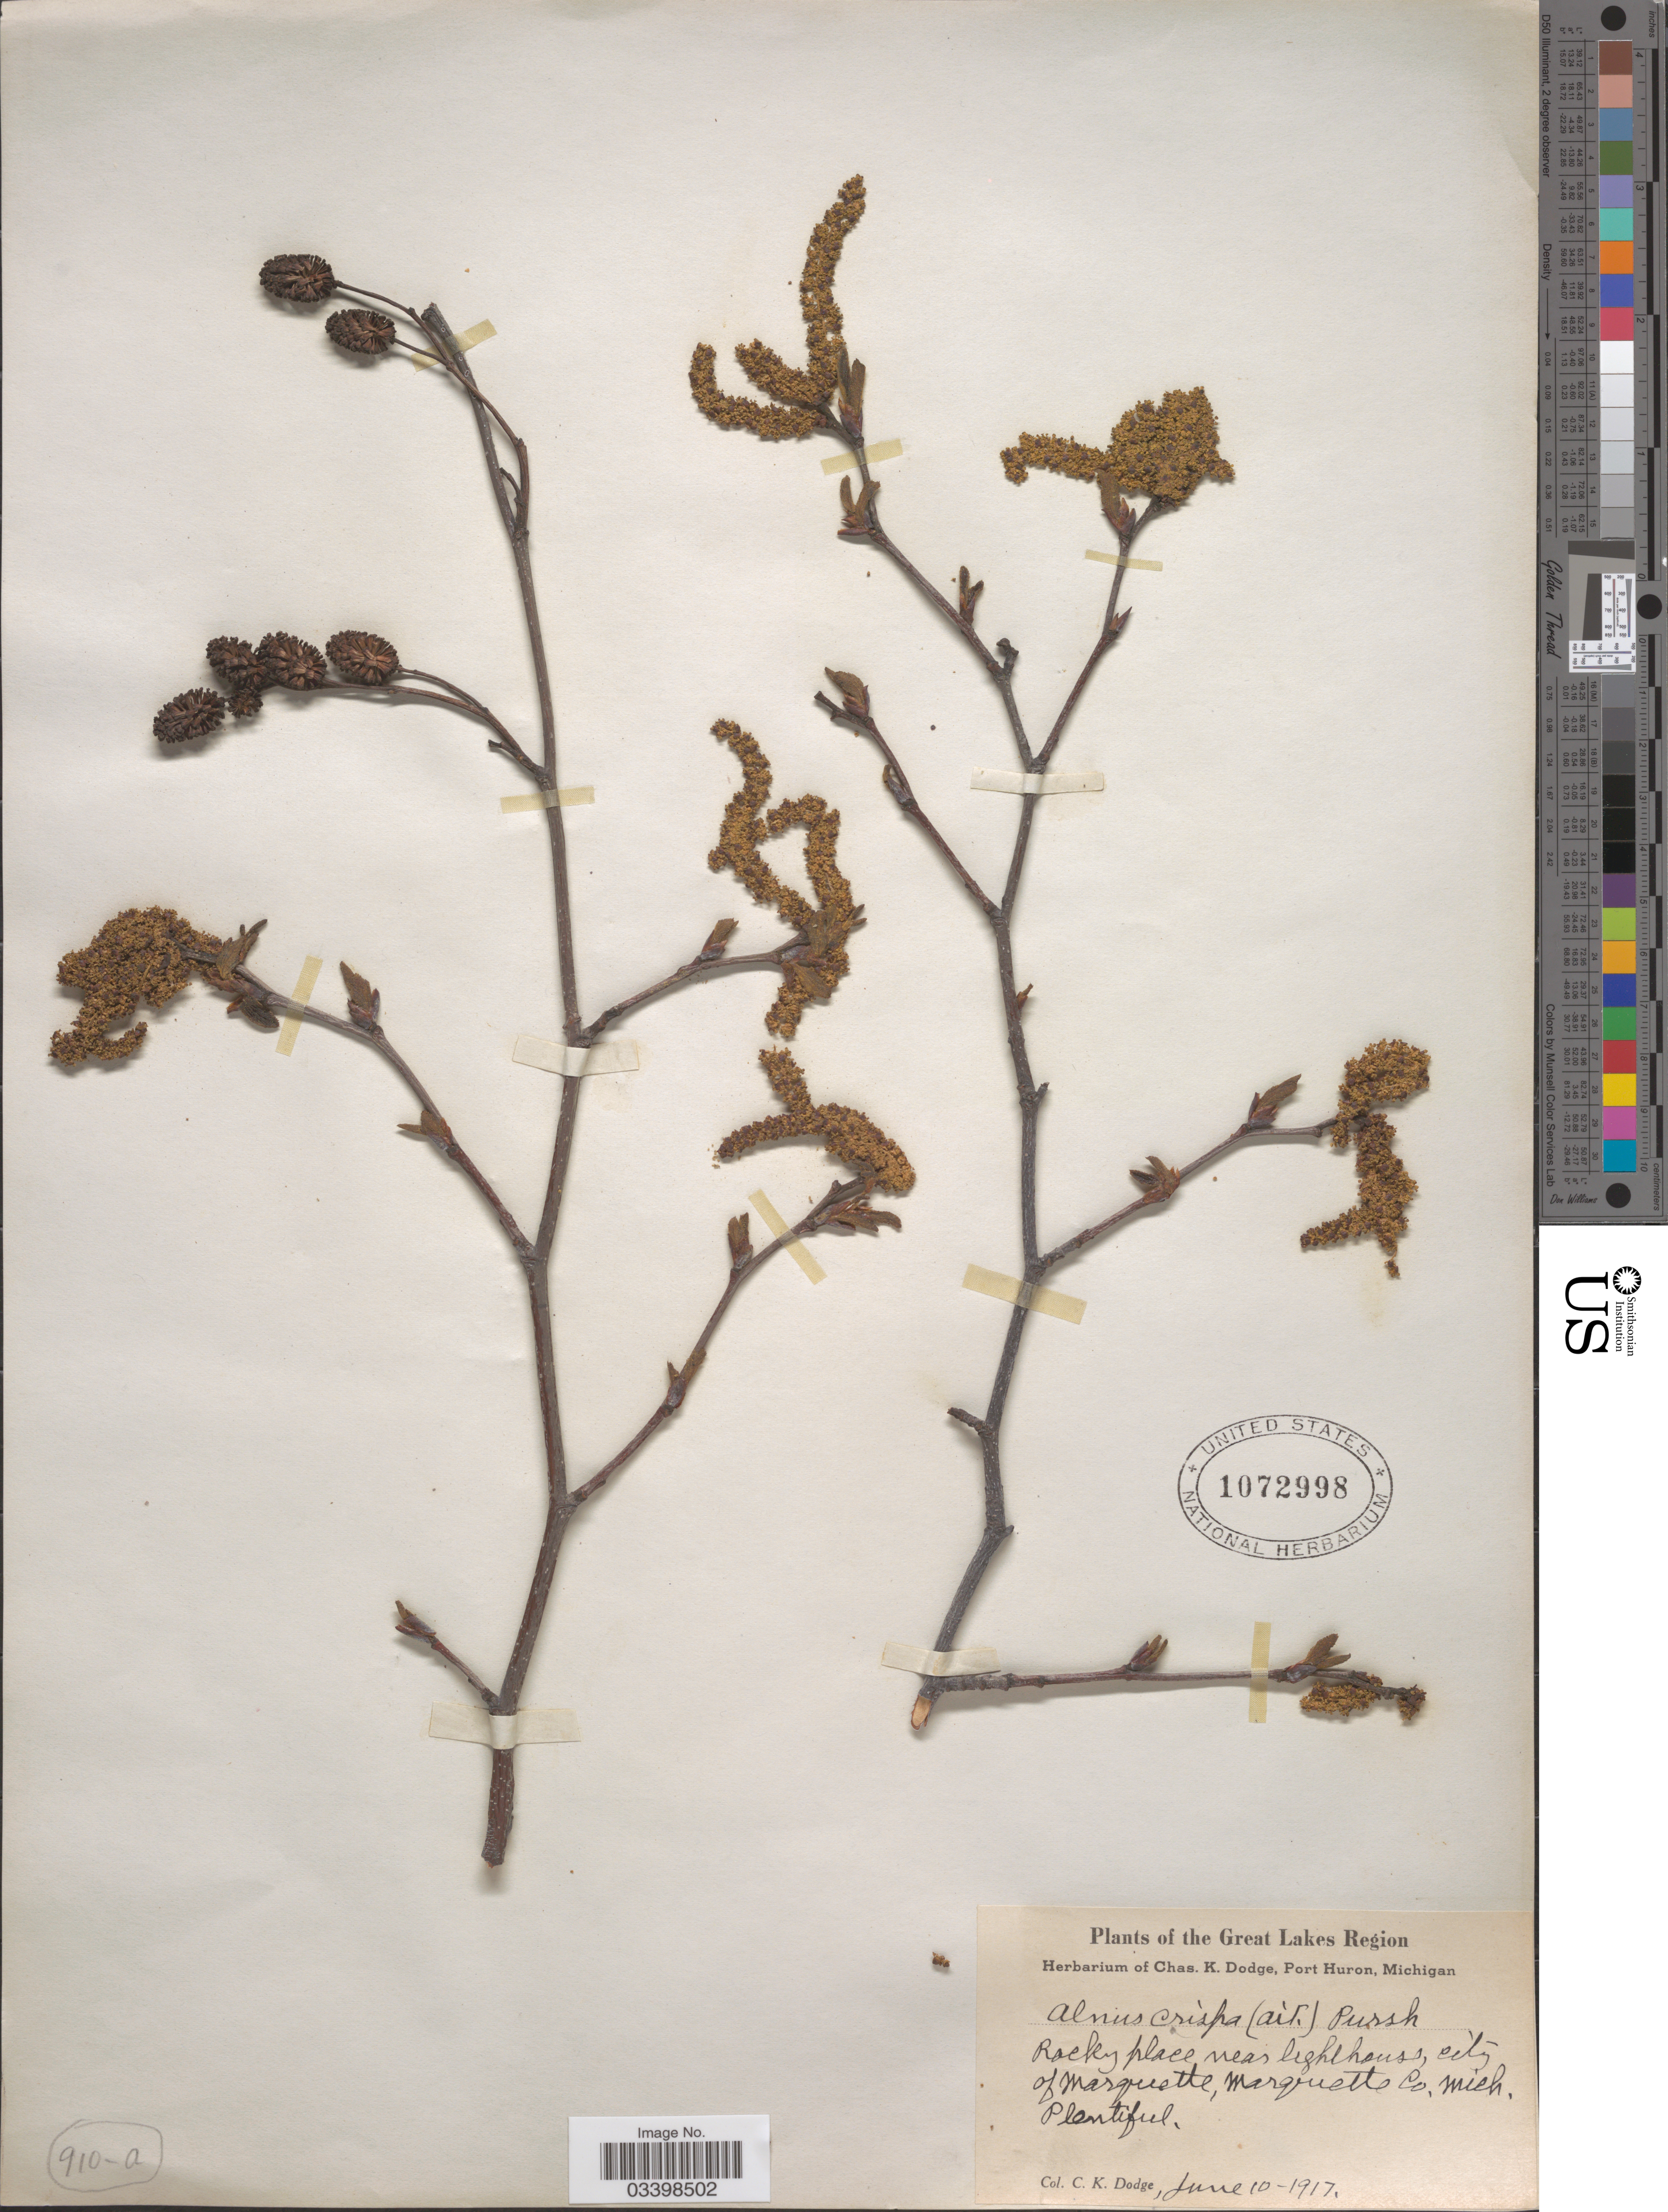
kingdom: Plantae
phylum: Tracheophyta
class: Magnoliopsida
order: Fagales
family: Betulaceae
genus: Alnus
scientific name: Alnus viridis subsp. crispa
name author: (Aiton) Turrill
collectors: C. K. Dodge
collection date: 1917-06-10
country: United States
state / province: Michigan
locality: Great Lakes Region. Rocky place near lighthouse, city of Marquette, Marquette Co.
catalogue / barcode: US 1072998